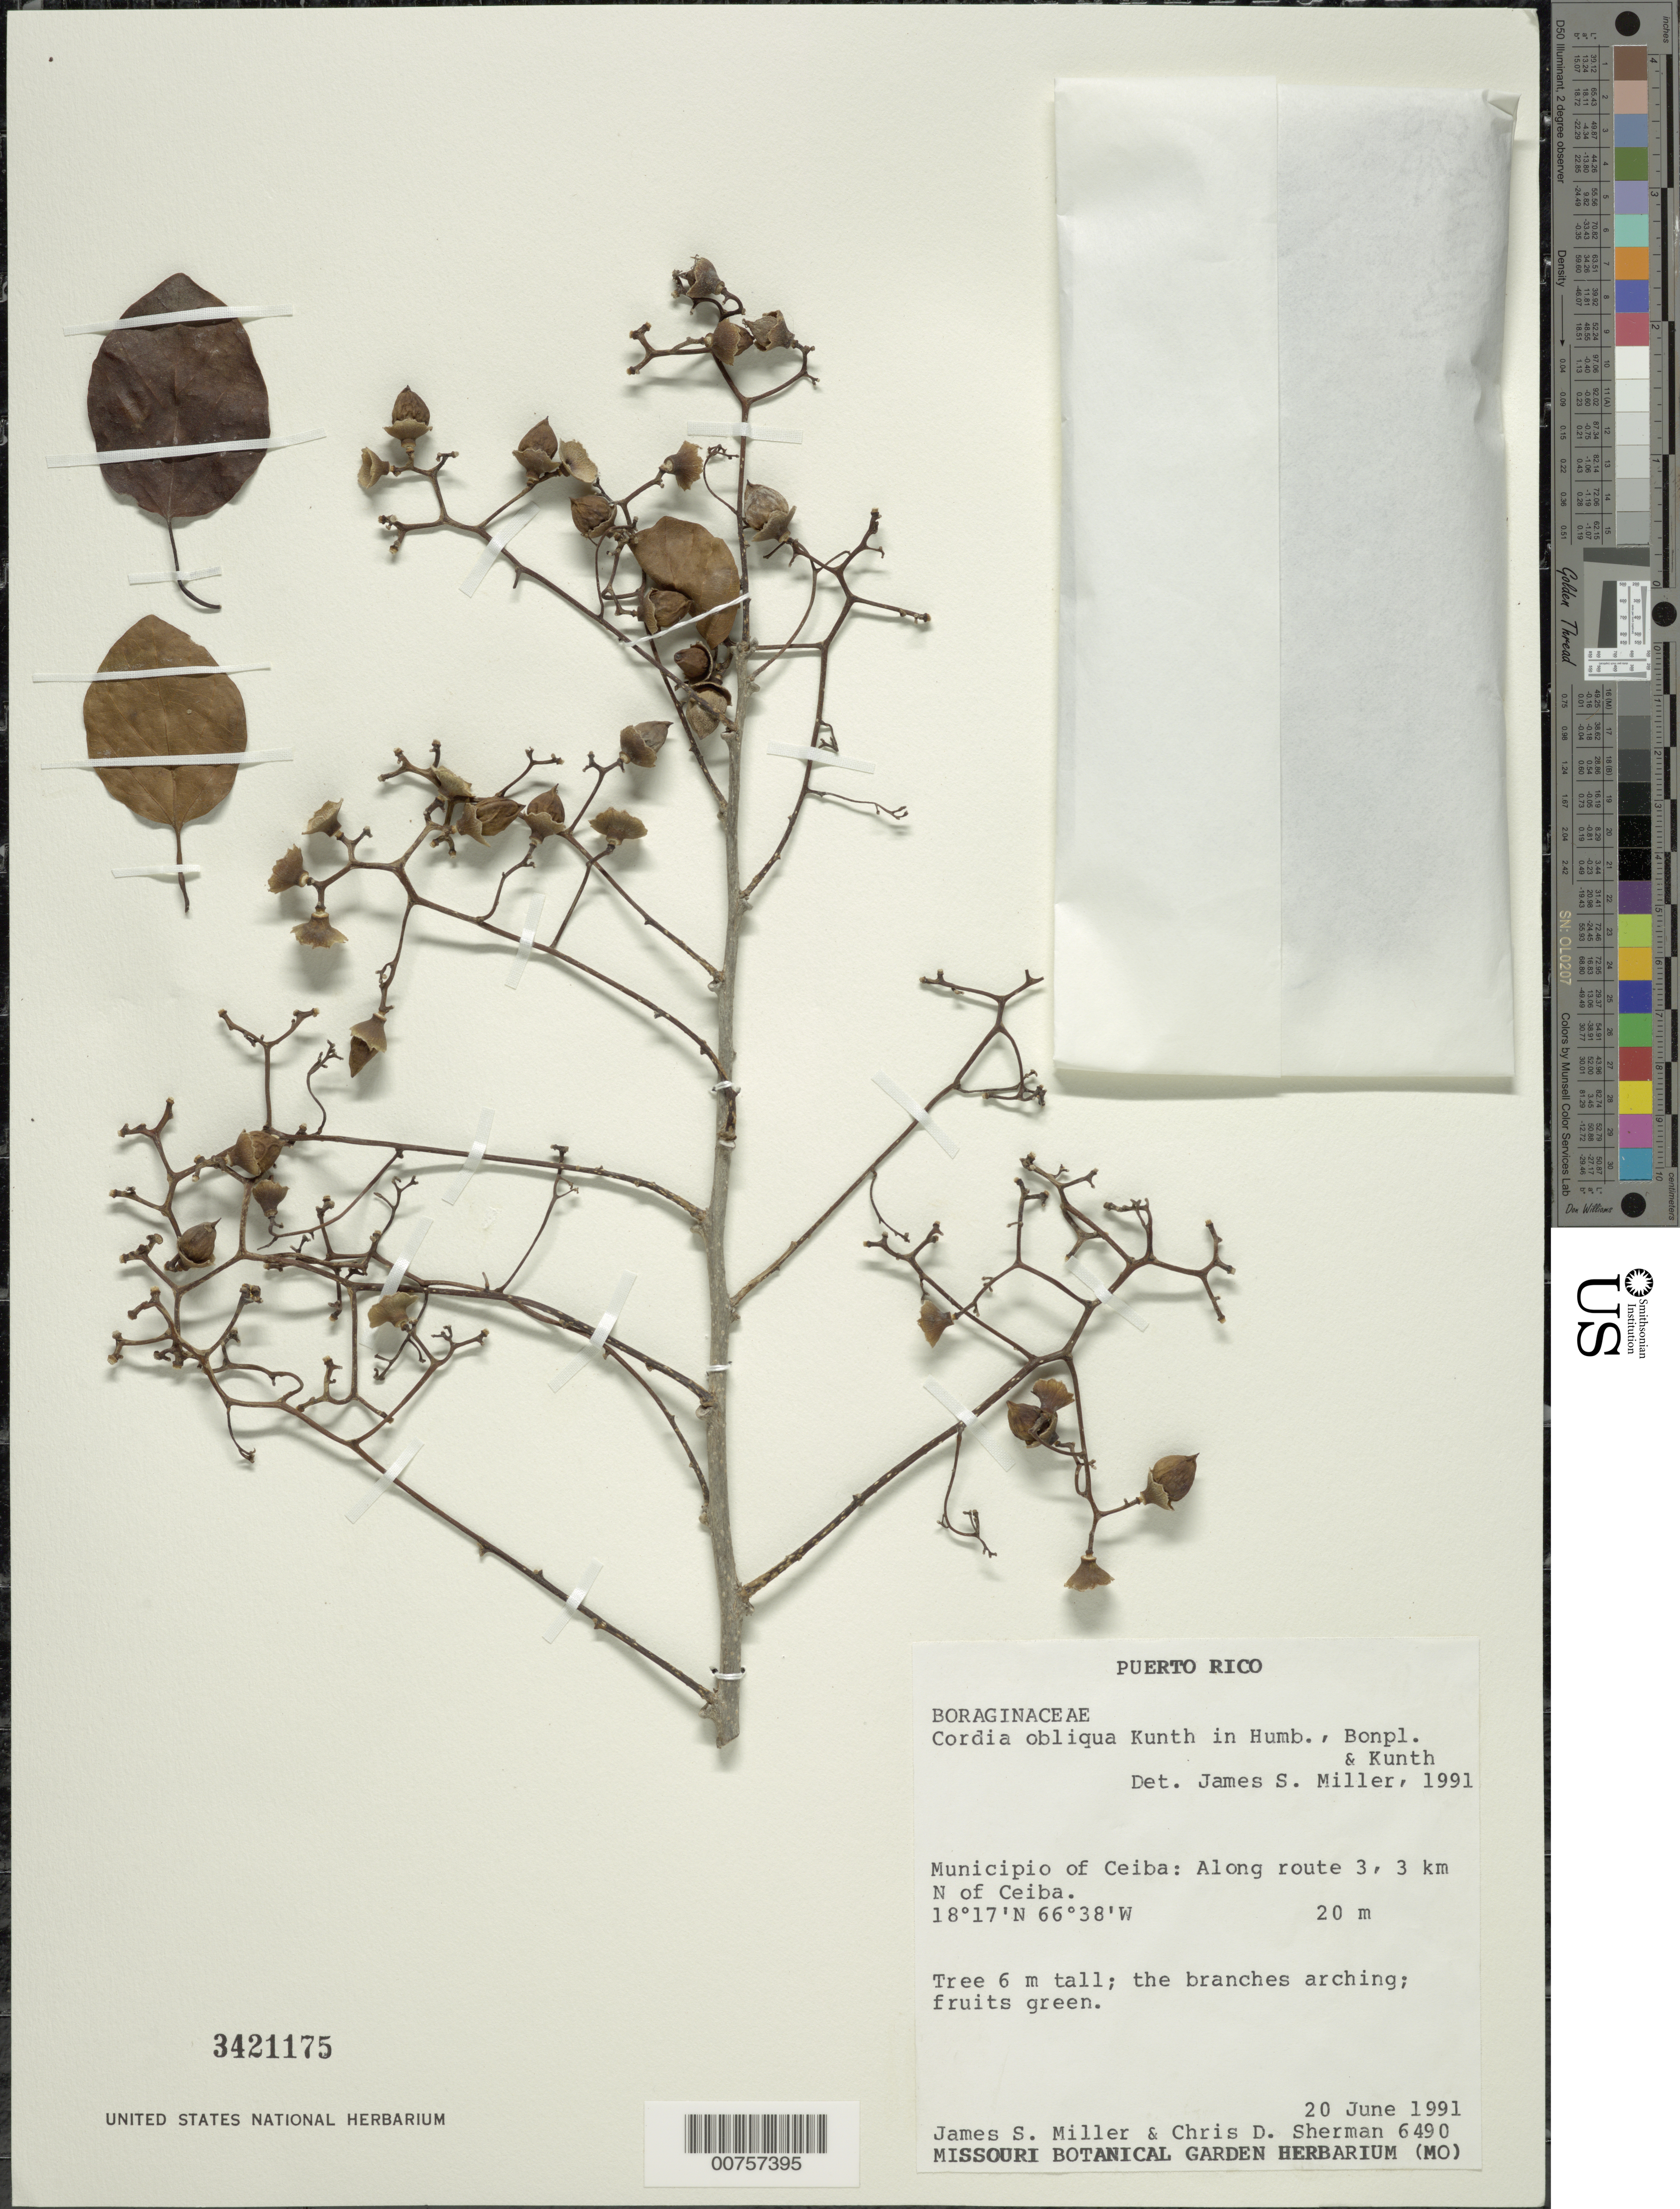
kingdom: Plantae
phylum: Tracheophyta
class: Magnoliopsida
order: Boraginales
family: Cordiaceae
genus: Cordia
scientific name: Cordia obliqua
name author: Willd.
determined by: Miller, James S., (MO), Missouri Botanical Garden (UNITED STATES)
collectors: J. S. Miller & C. Sherman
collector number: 6490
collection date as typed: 20 Jun 1991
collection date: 1991-06-20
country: Puerto Rico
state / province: Ceiba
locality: Municipio de Ceiba: Along route 3, 3 km N of Ceiba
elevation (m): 20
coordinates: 18.28333333, -66.63333333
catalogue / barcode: US 3421175